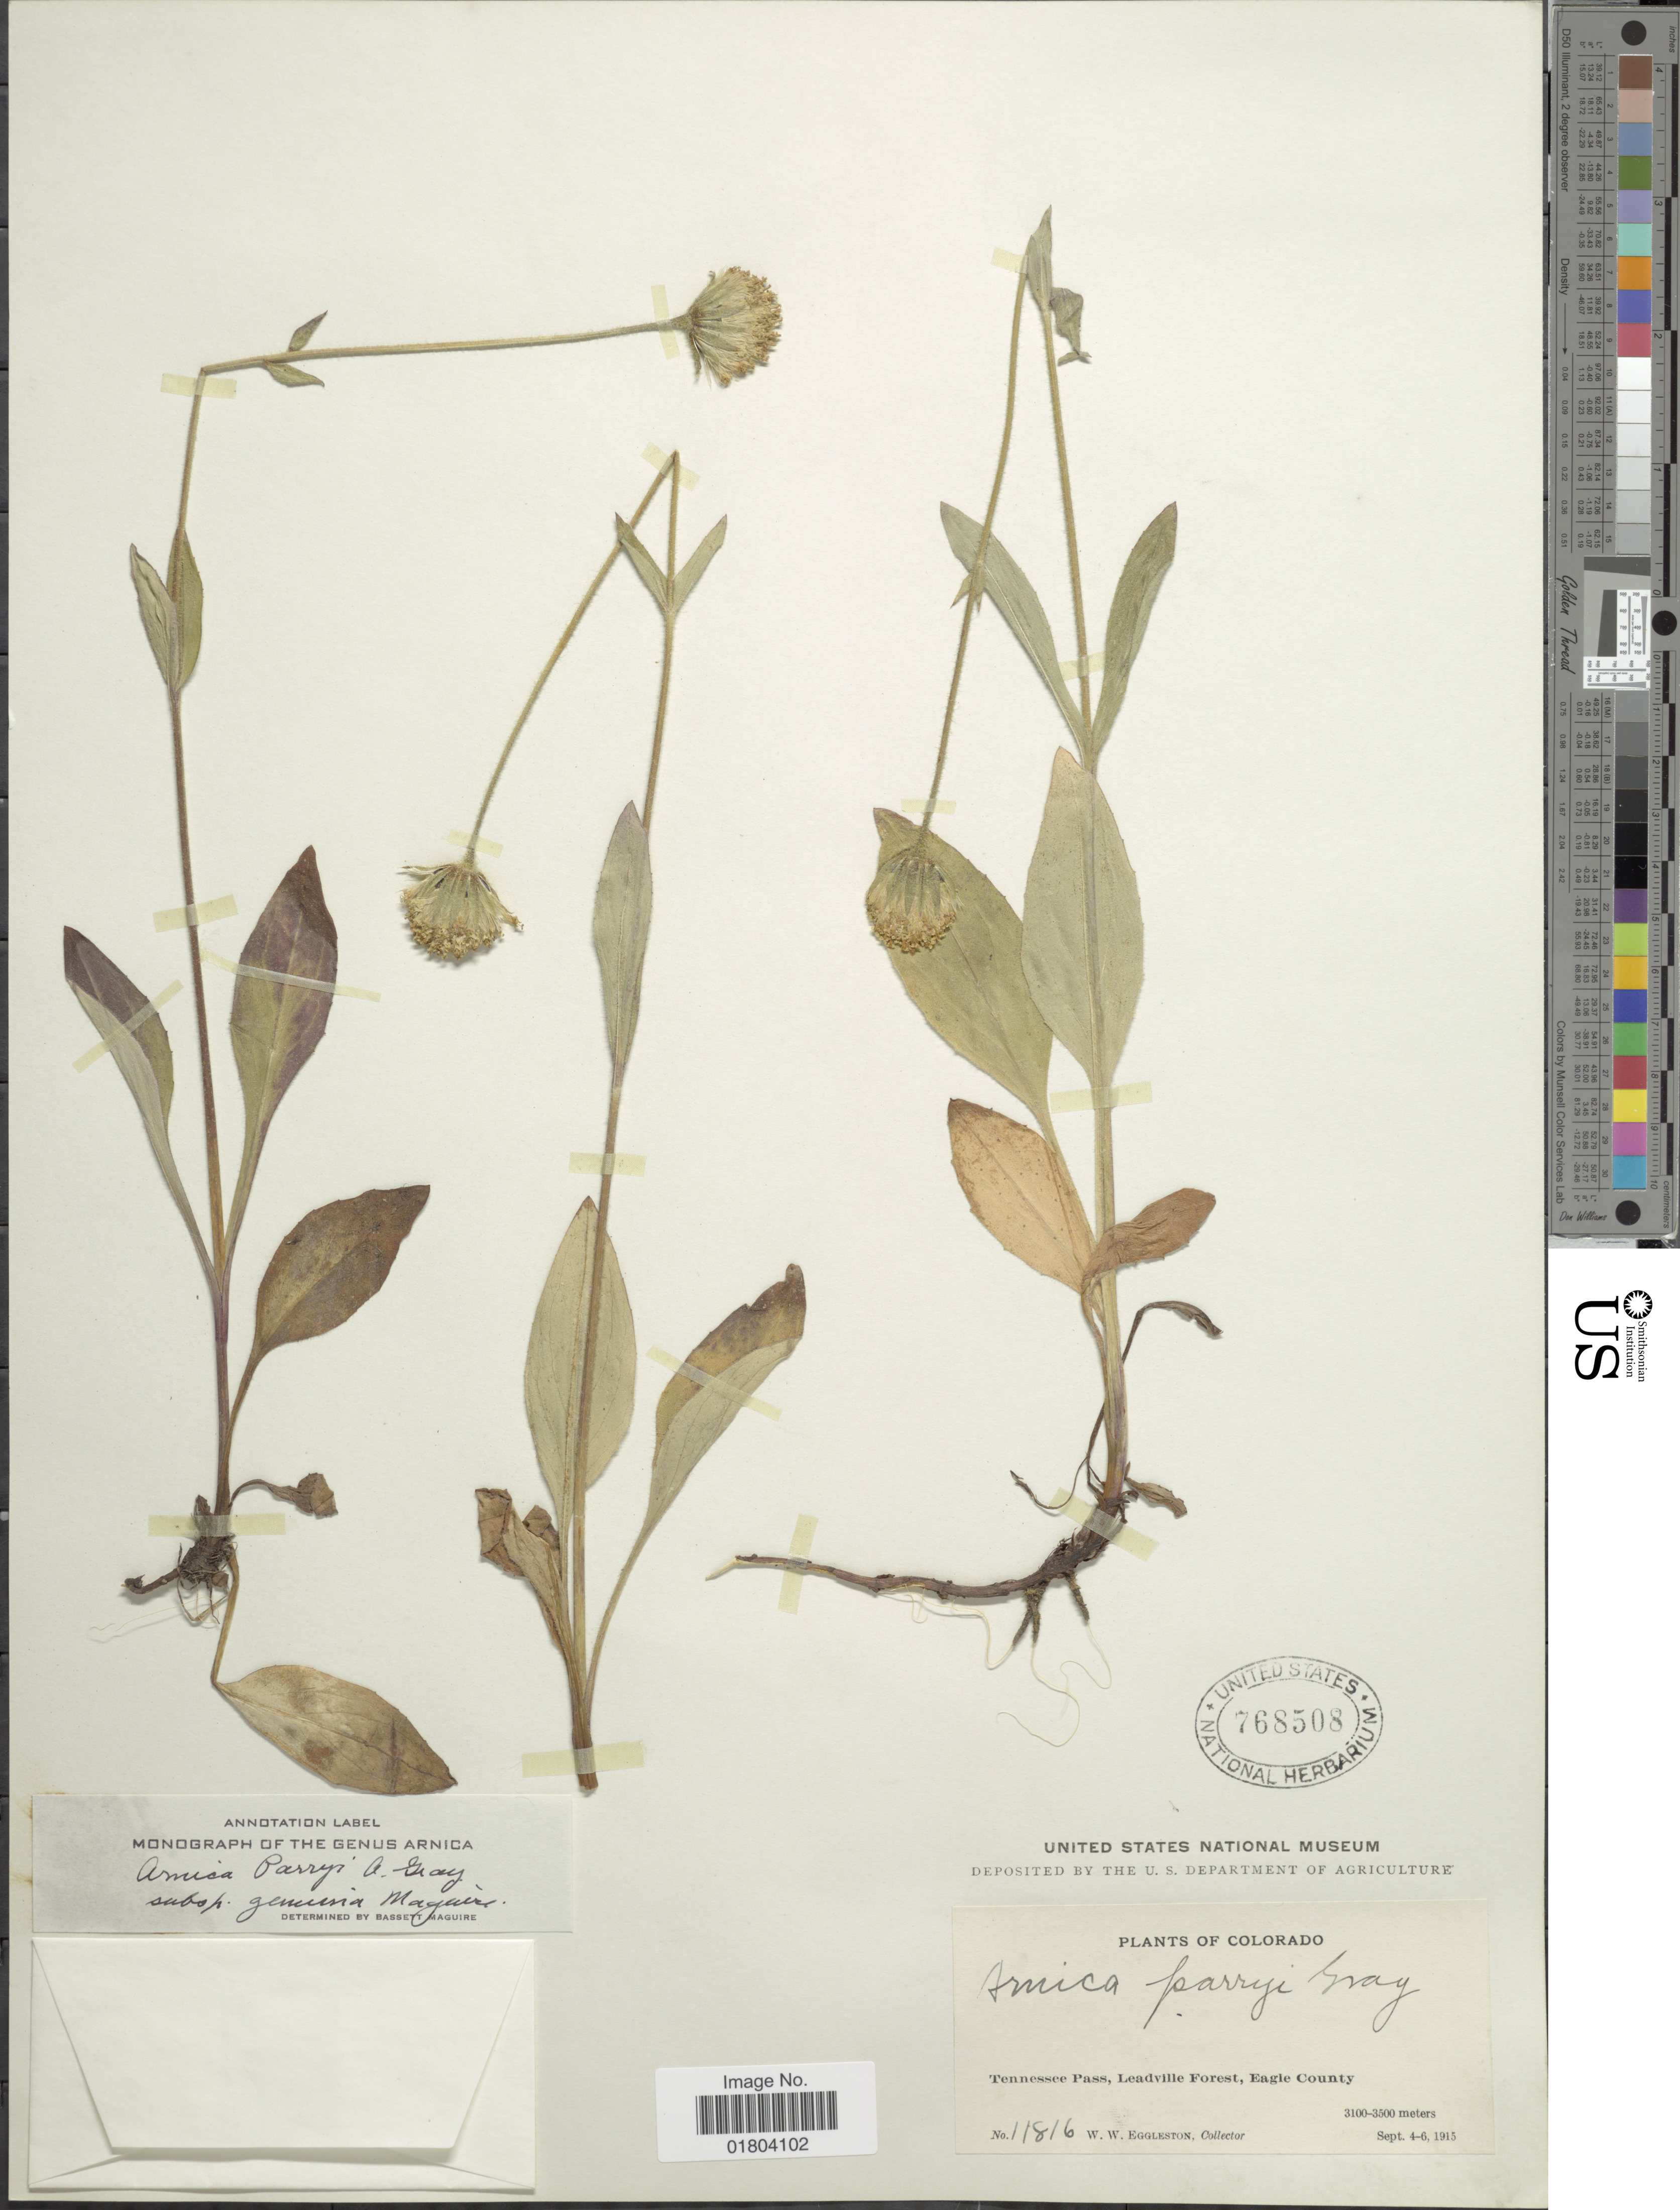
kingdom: Plantae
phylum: Tracheophyta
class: Magnoliopsida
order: Asterales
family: Asteraceae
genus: Arnica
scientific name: Arnica parryi subsp. genuina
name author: Maguire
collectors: W. W. Eggleston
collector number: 11816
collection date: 1915-09-04/1915-09-06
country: United States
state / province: Colorado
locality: Tennessee Pass, Leadville Forest, Eagle County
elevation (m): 3100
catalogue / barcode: US 768508